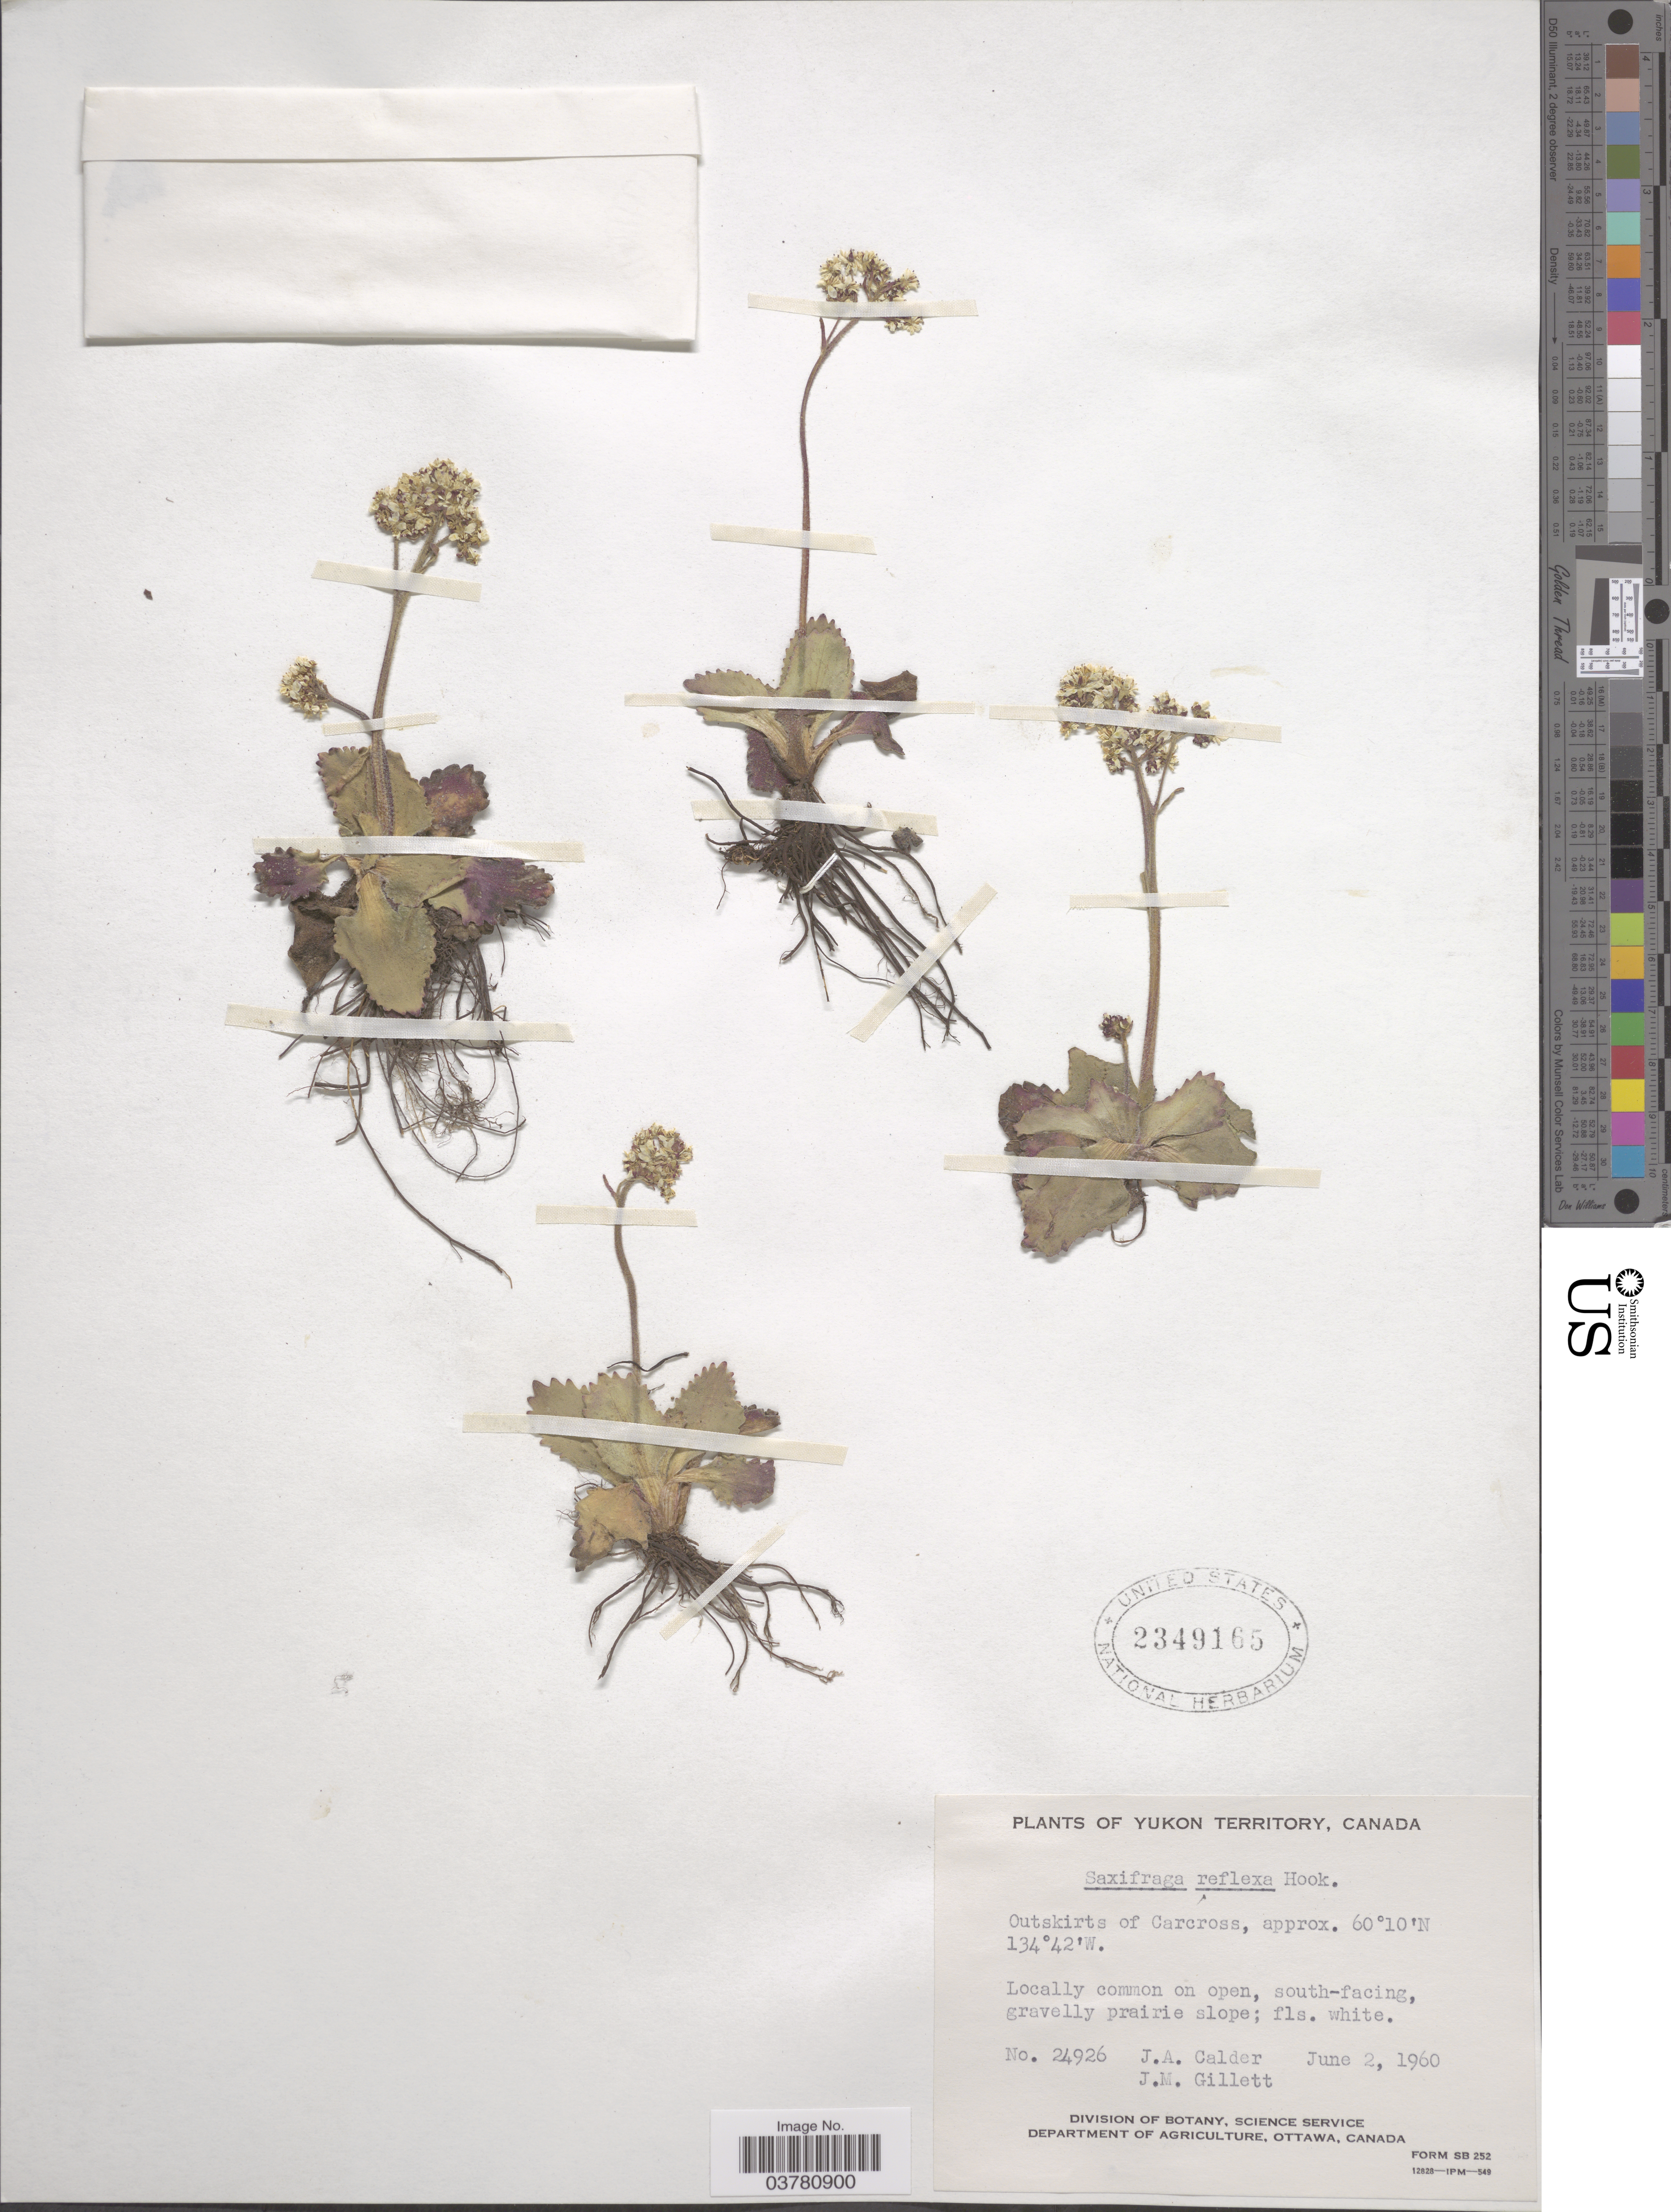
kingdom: Plantae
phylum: Tracheophyta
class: Magnoliopsida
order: Saxifragales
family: Saxifragaceae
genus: Micranthes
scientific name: Micranthes reflexa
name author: (Hook.) Small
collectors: J. A. Calder & J. M. Gillett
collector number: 24926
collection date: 1960-06-02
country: Canada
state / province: Yukon Territory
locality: Outskirts of Carcross. Locally common on open, south-facing, gravelly prairie slolpe.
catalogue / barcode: US 2349165